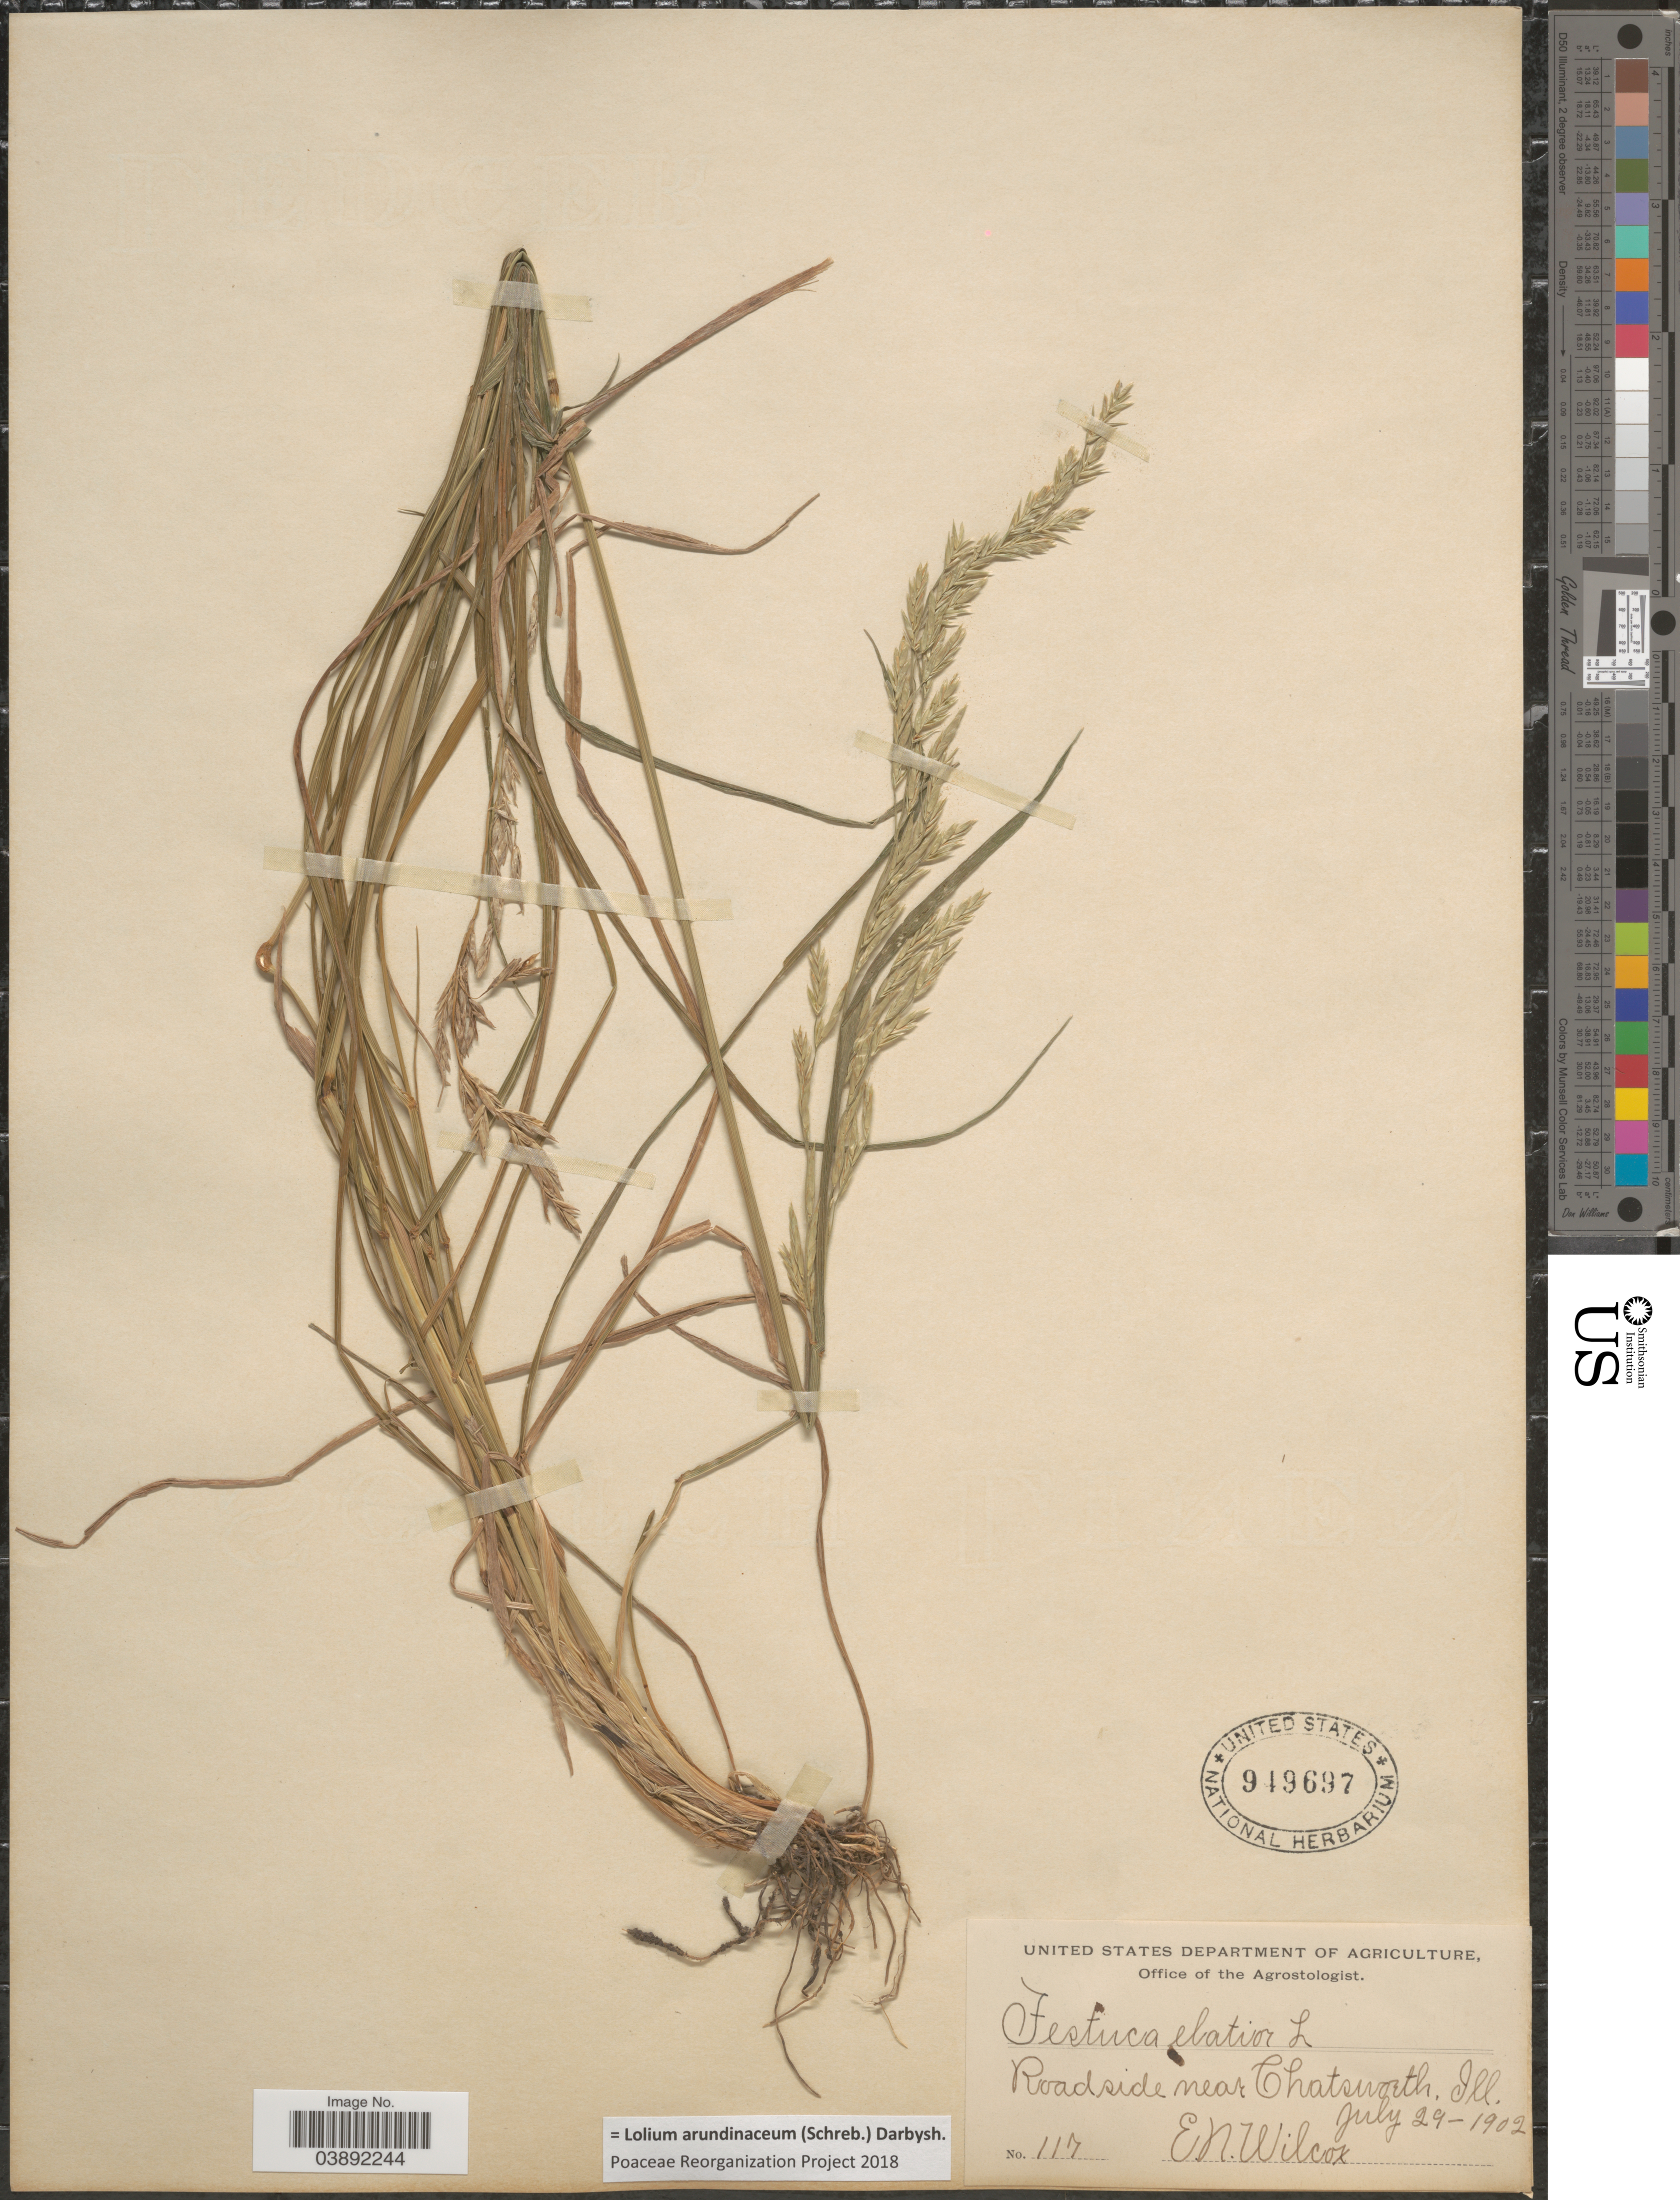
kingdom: Plantae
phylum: Tracheophyta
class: Liliopsida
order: Poales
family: Poaceae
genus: Lolium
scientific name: Lolium arundinaceum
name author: (Schreb.) Darbysh.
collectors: E. Wilcox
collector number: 117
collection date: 1902-07-29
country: United States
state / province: Illinois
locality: Roadside near Chatsworth.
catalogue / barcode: US 949697